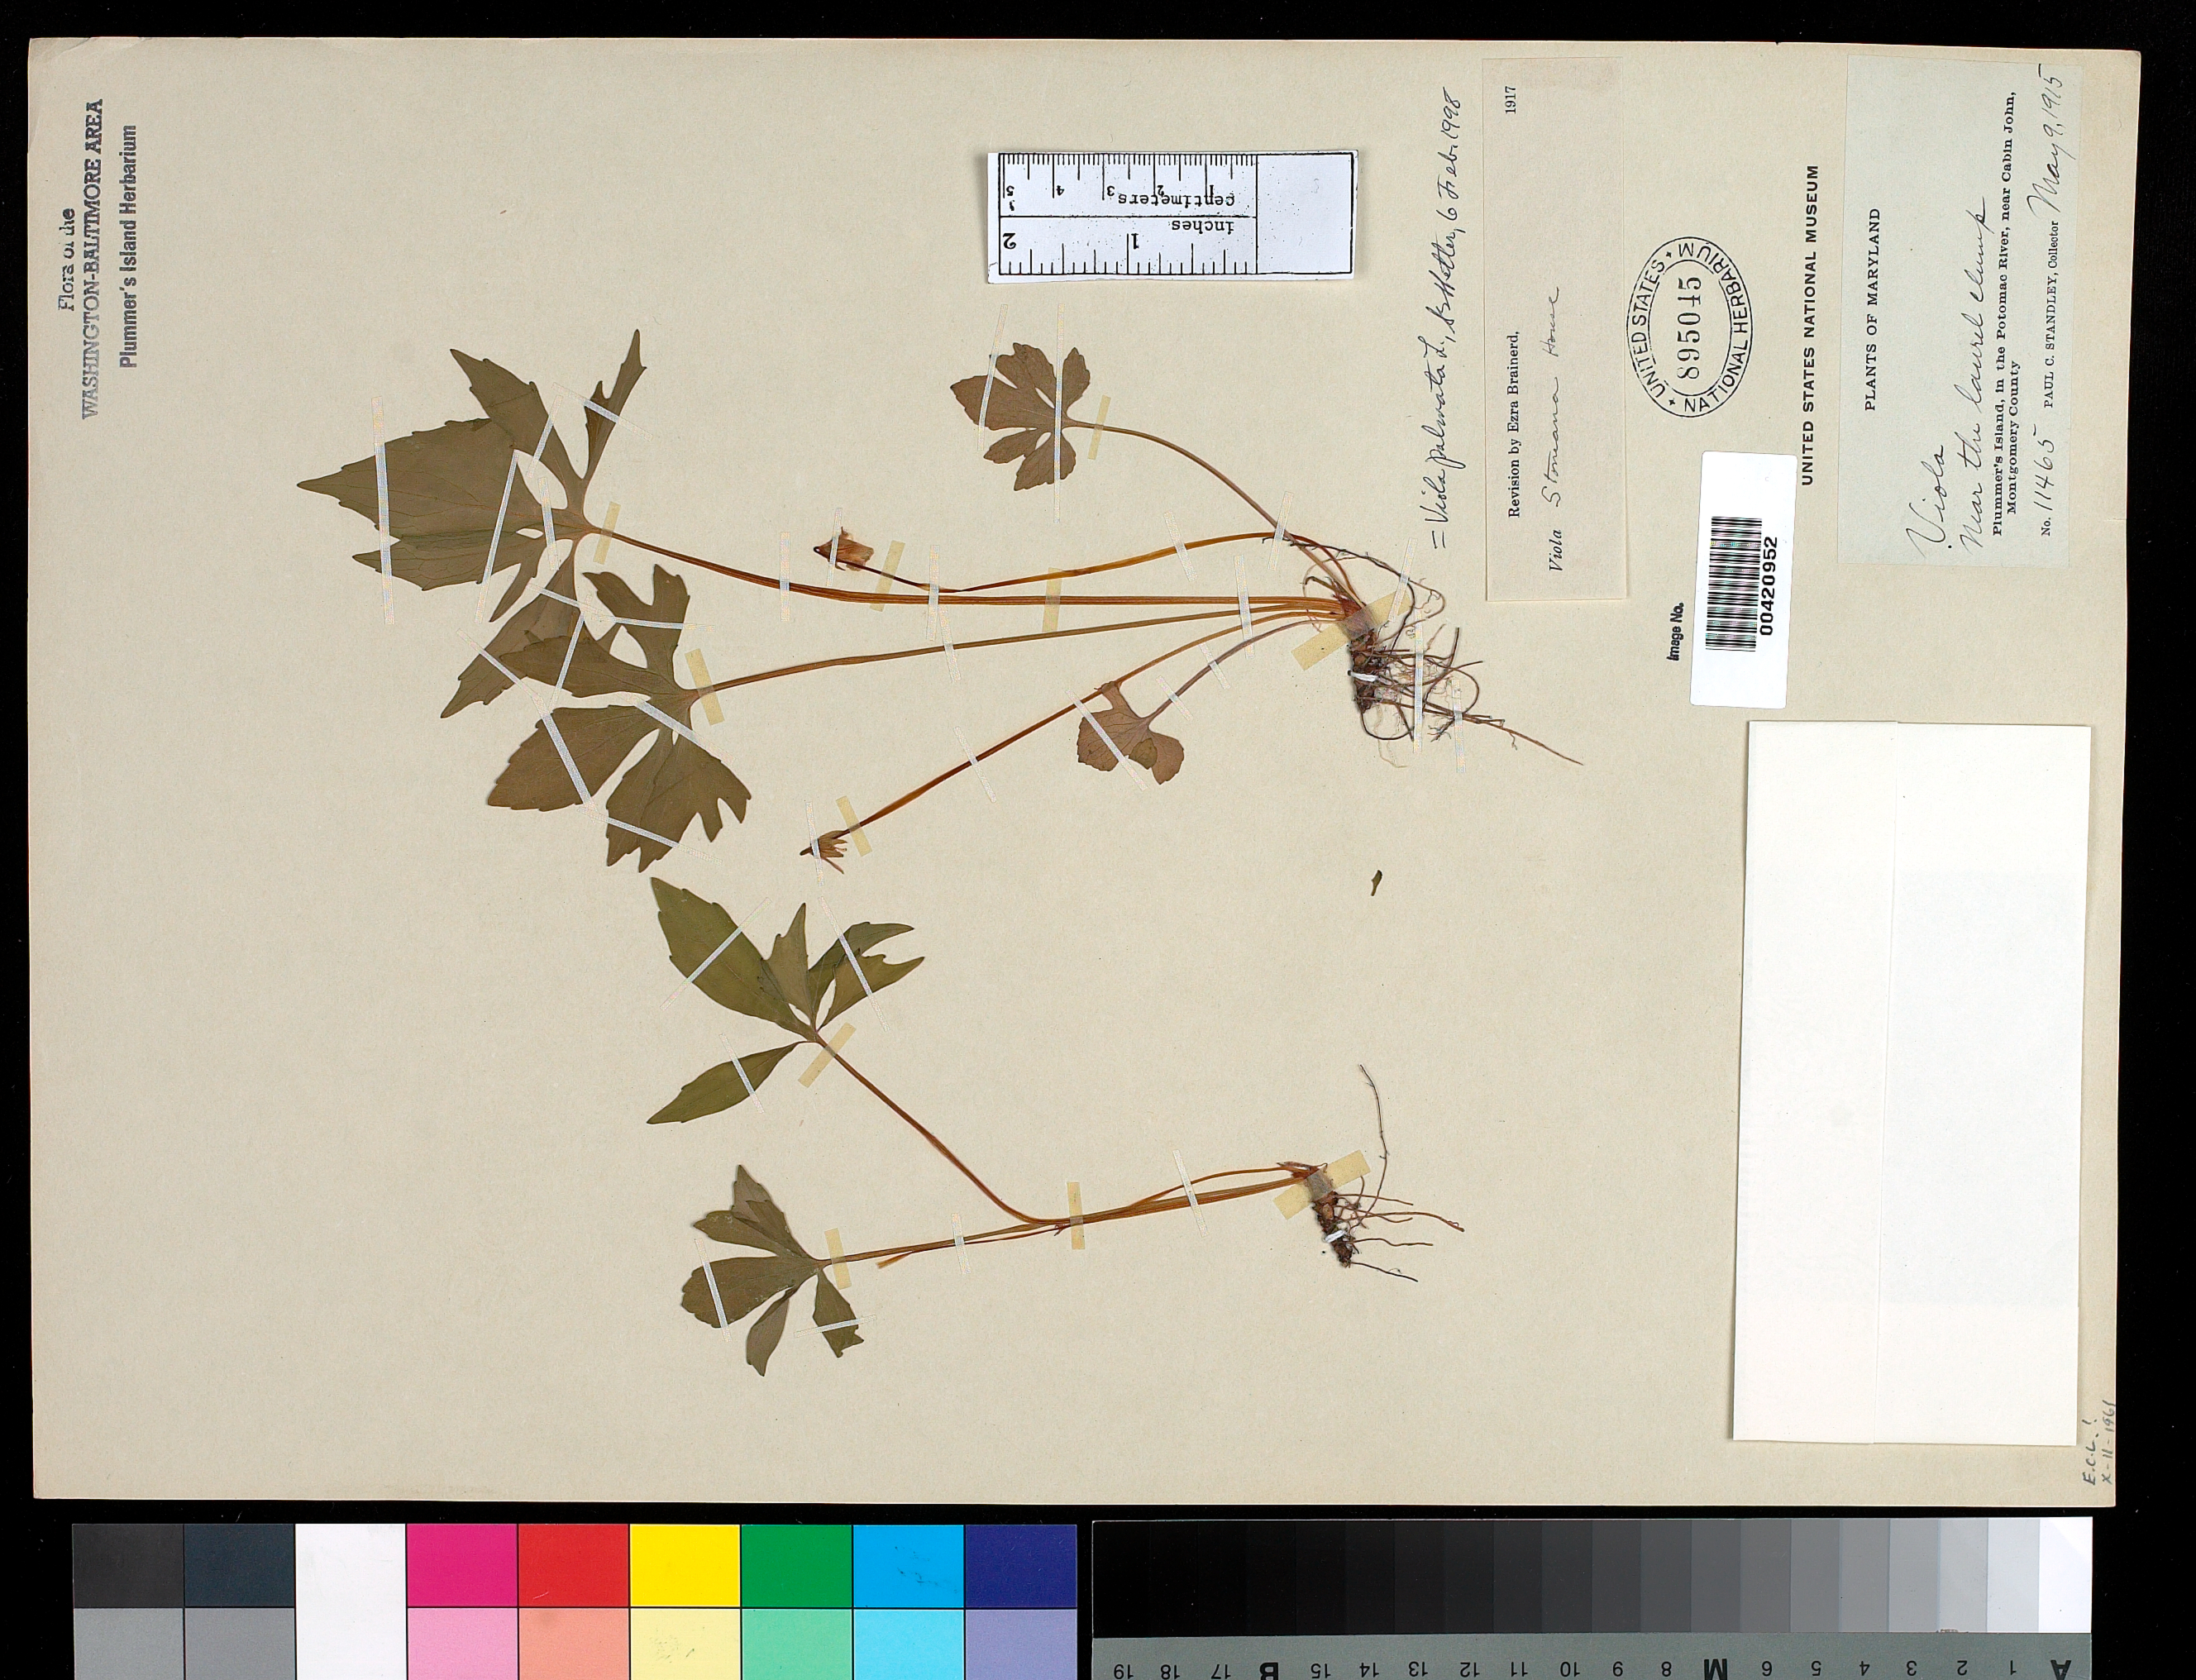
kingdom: Plantae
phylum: Tracheophyta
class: Magnoliopsida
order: Malpighiales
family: Violaceae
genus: Viola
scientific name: Viola palmata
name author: L.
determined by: Shetler, Stanwyn G., (US), NMNH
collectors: P. C. Standley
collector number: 11465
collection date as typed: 09 May 1915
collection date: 1915-05-09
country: United States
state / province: Maryland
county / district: Montgomery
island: Plummers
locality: Plummer's Island; near the Laurel Clump Plummers Island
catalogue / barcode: US 895045